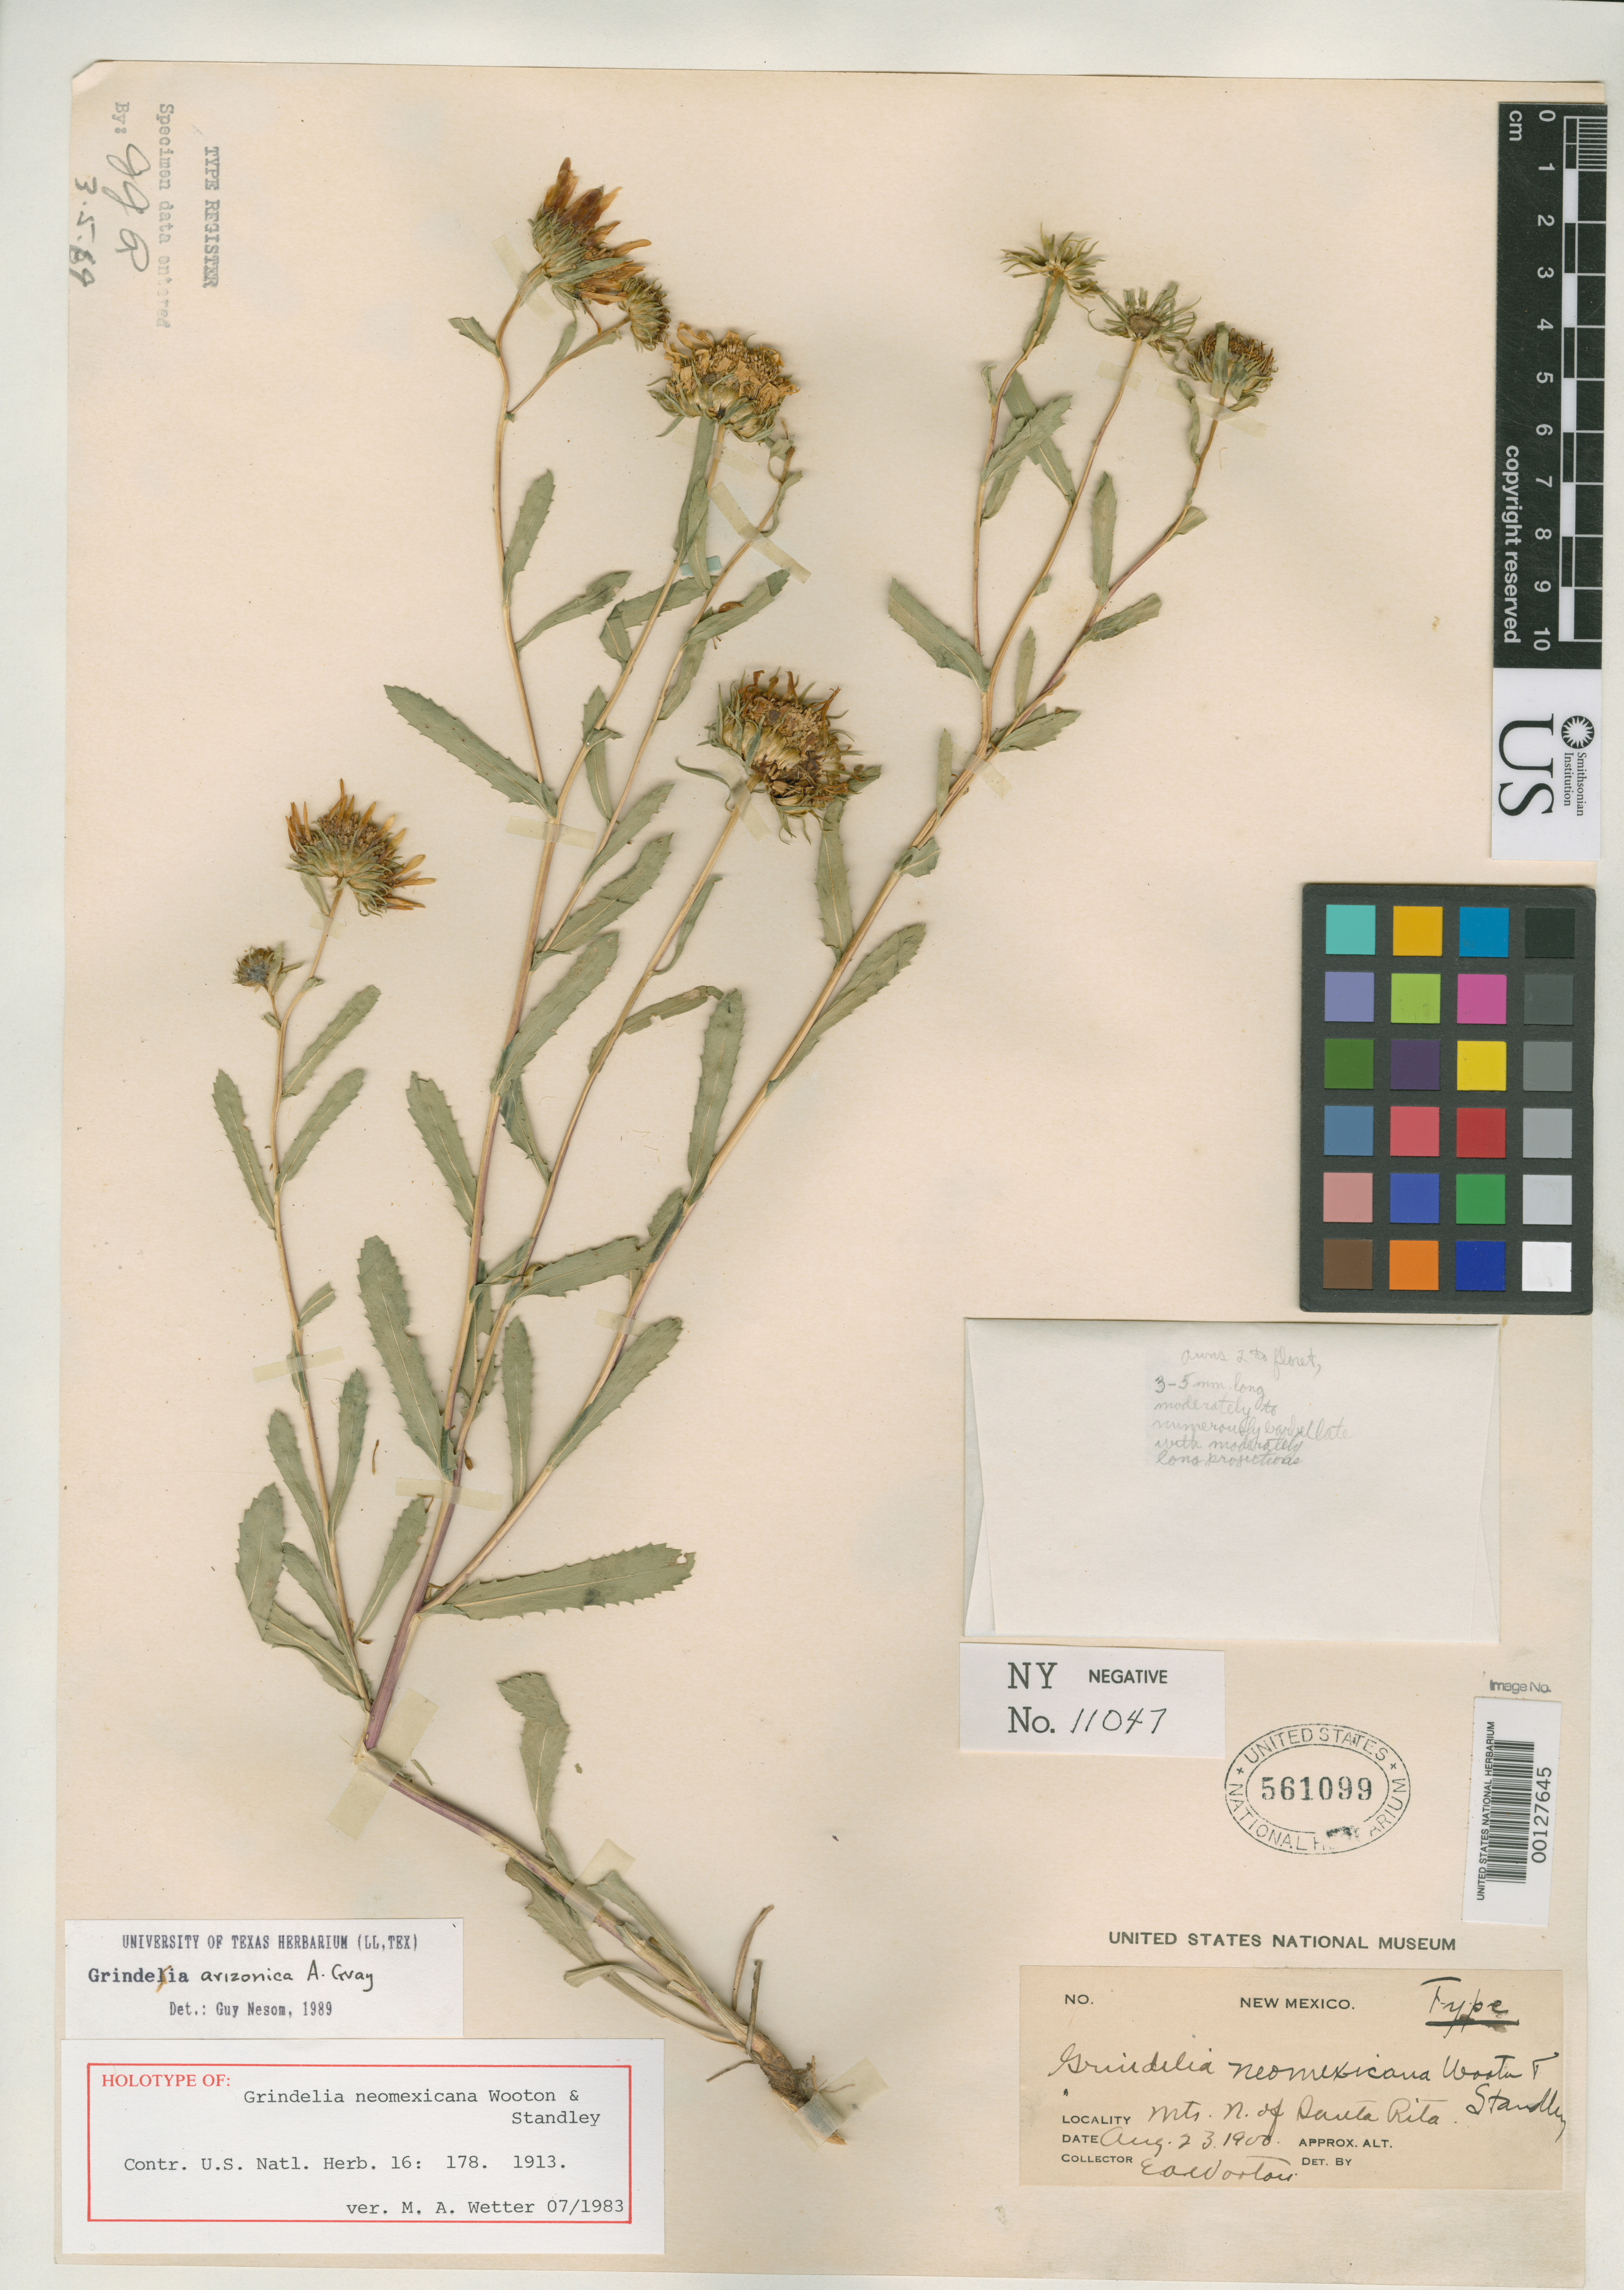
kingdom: Plantae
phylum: Tracheophyta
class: Magnoliopsida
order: Asterales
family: Asteraceae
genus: Grindelia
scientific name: Grindelia neomexicana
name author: Wooton & Standl.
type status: Holotype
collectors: E. O. Wooton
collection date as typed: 23 Aug 1900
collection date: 1900-08-23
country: United States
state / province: New Mexico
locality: Santa Rita.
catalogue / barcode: US 561099